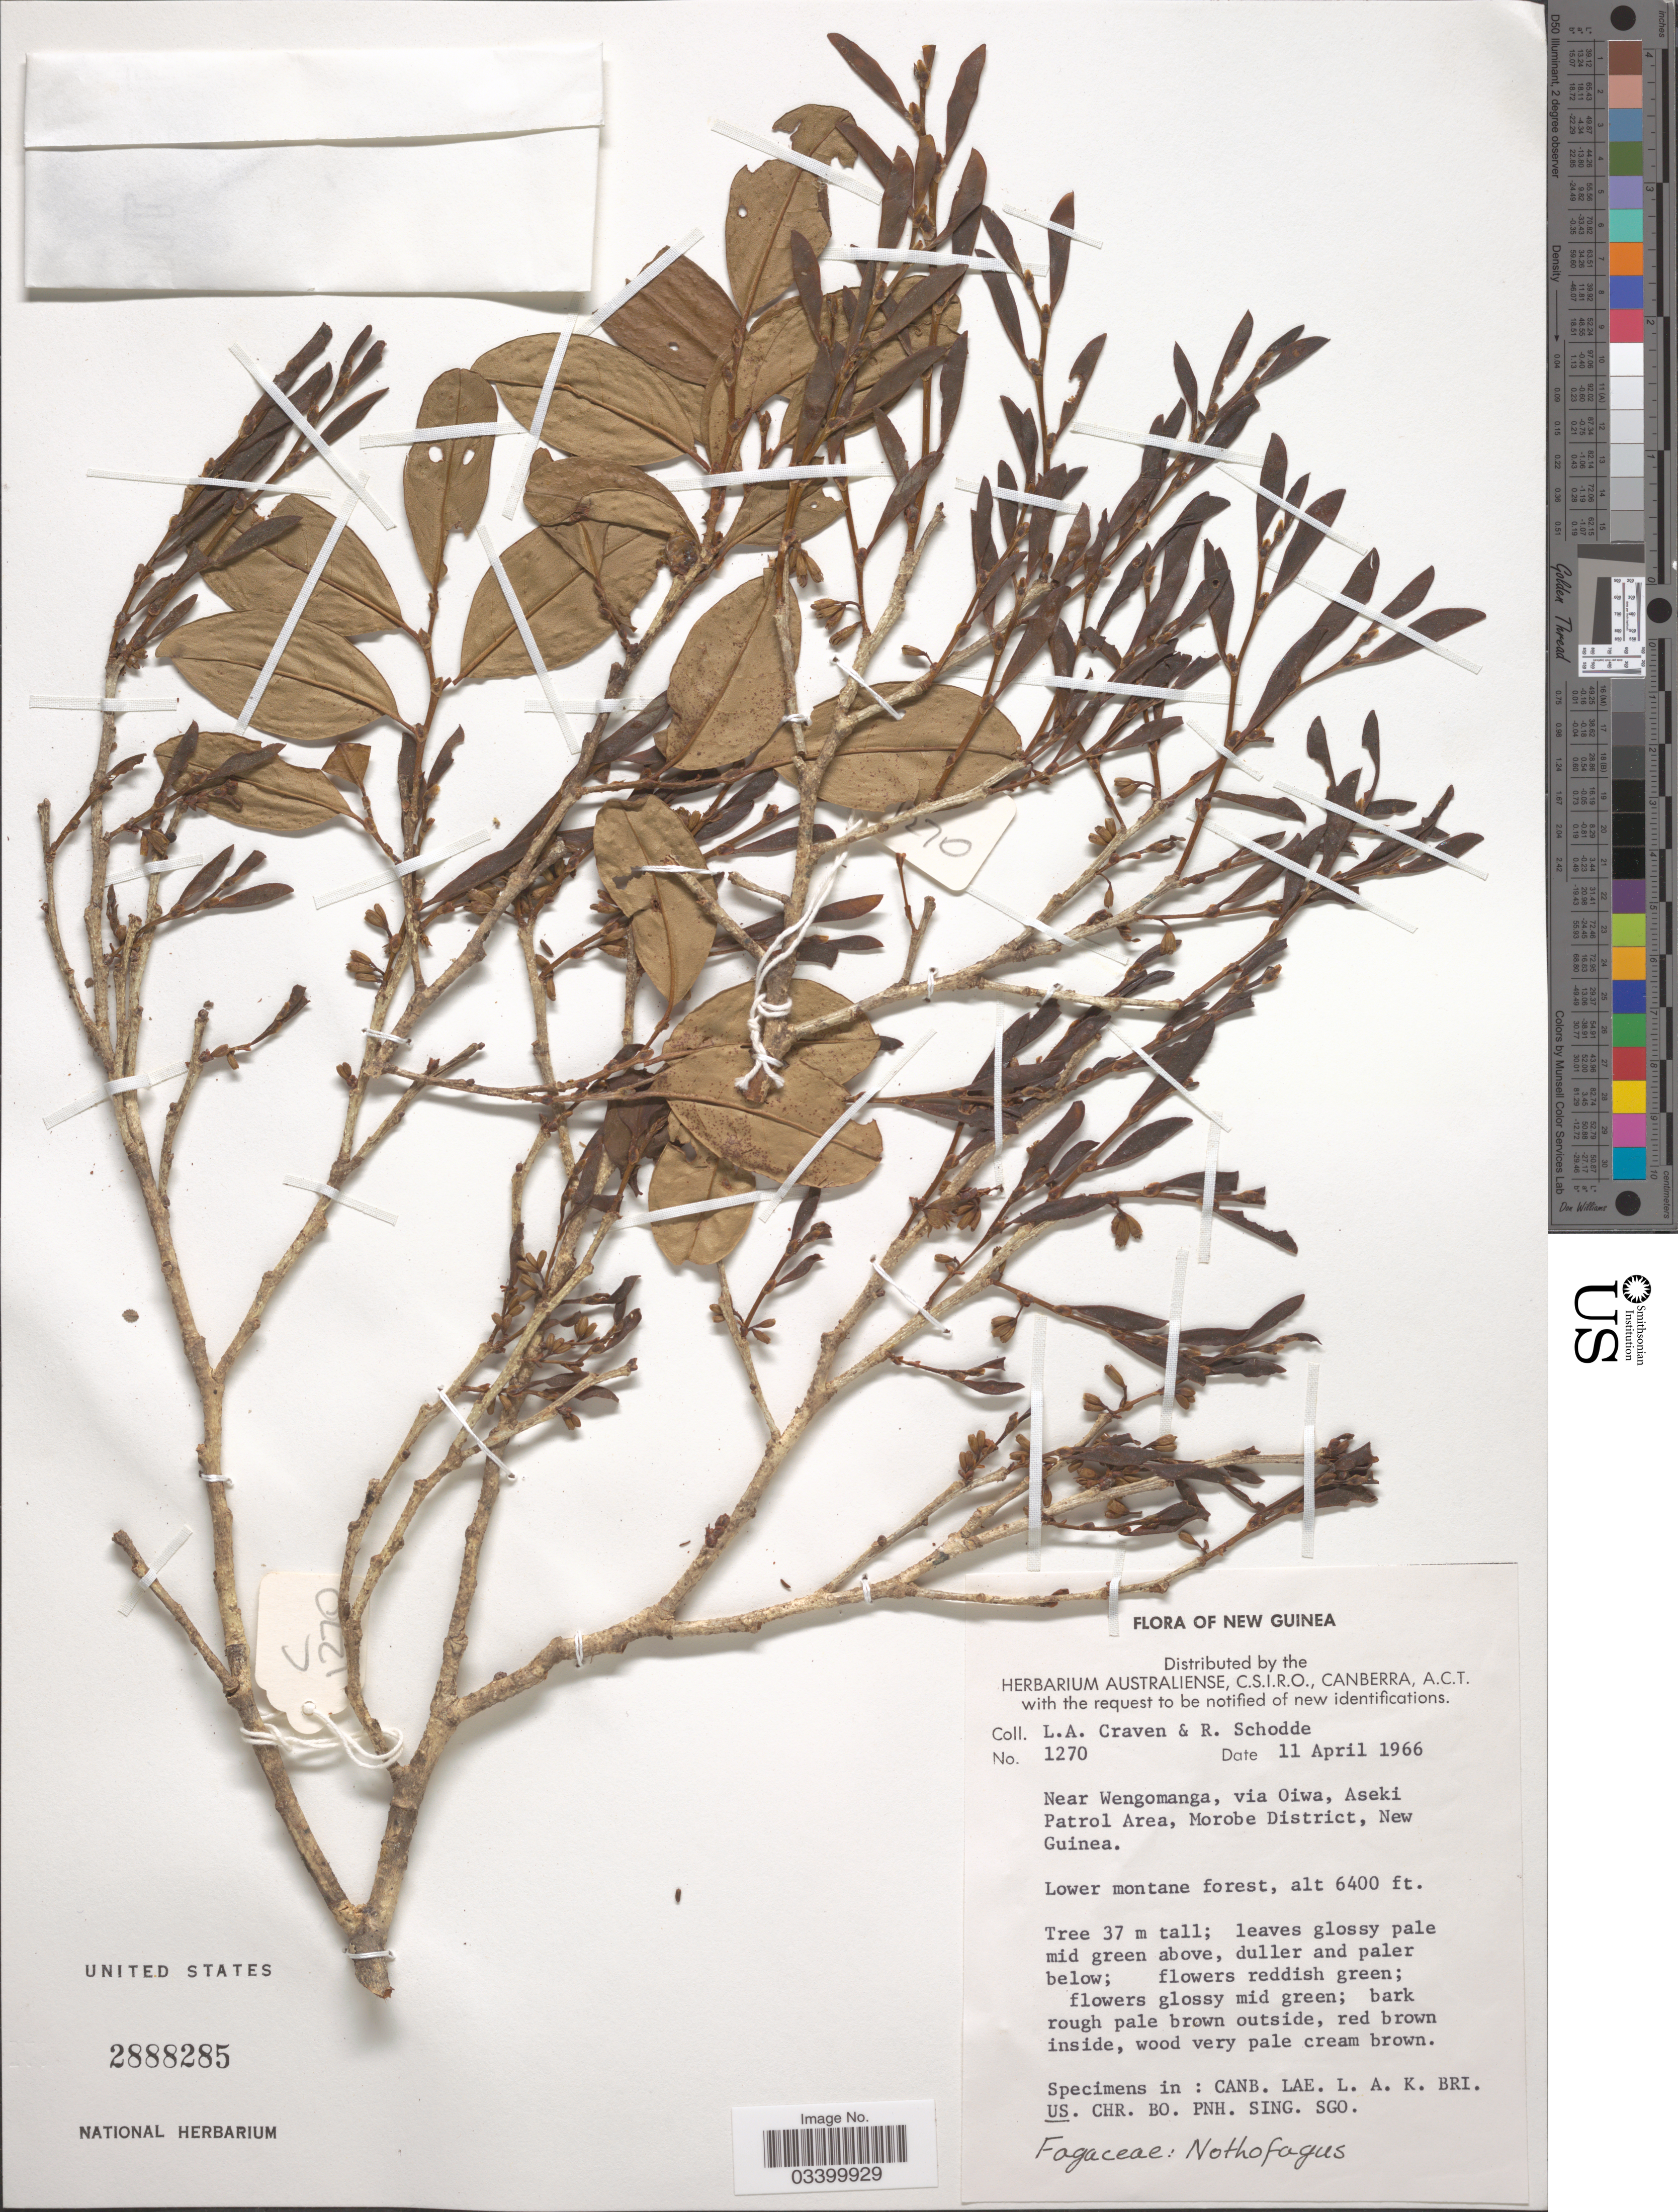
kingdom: Plantae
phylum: Tracheophyta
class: Magnoliopsida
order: Fagales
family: Nothofagaceae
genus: Nothofagus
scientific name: Nothofagus sp.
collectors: L. A. Craven & R. Schodde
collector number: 1270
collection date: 1966-04-11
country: Papua New Guinea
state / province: Morobe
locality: New Guinea. Near Wengomanga, via Oiwa, Aseki Patrol Area, Morobe District, New Guinea.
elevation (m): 1951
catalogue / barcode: US 2888285